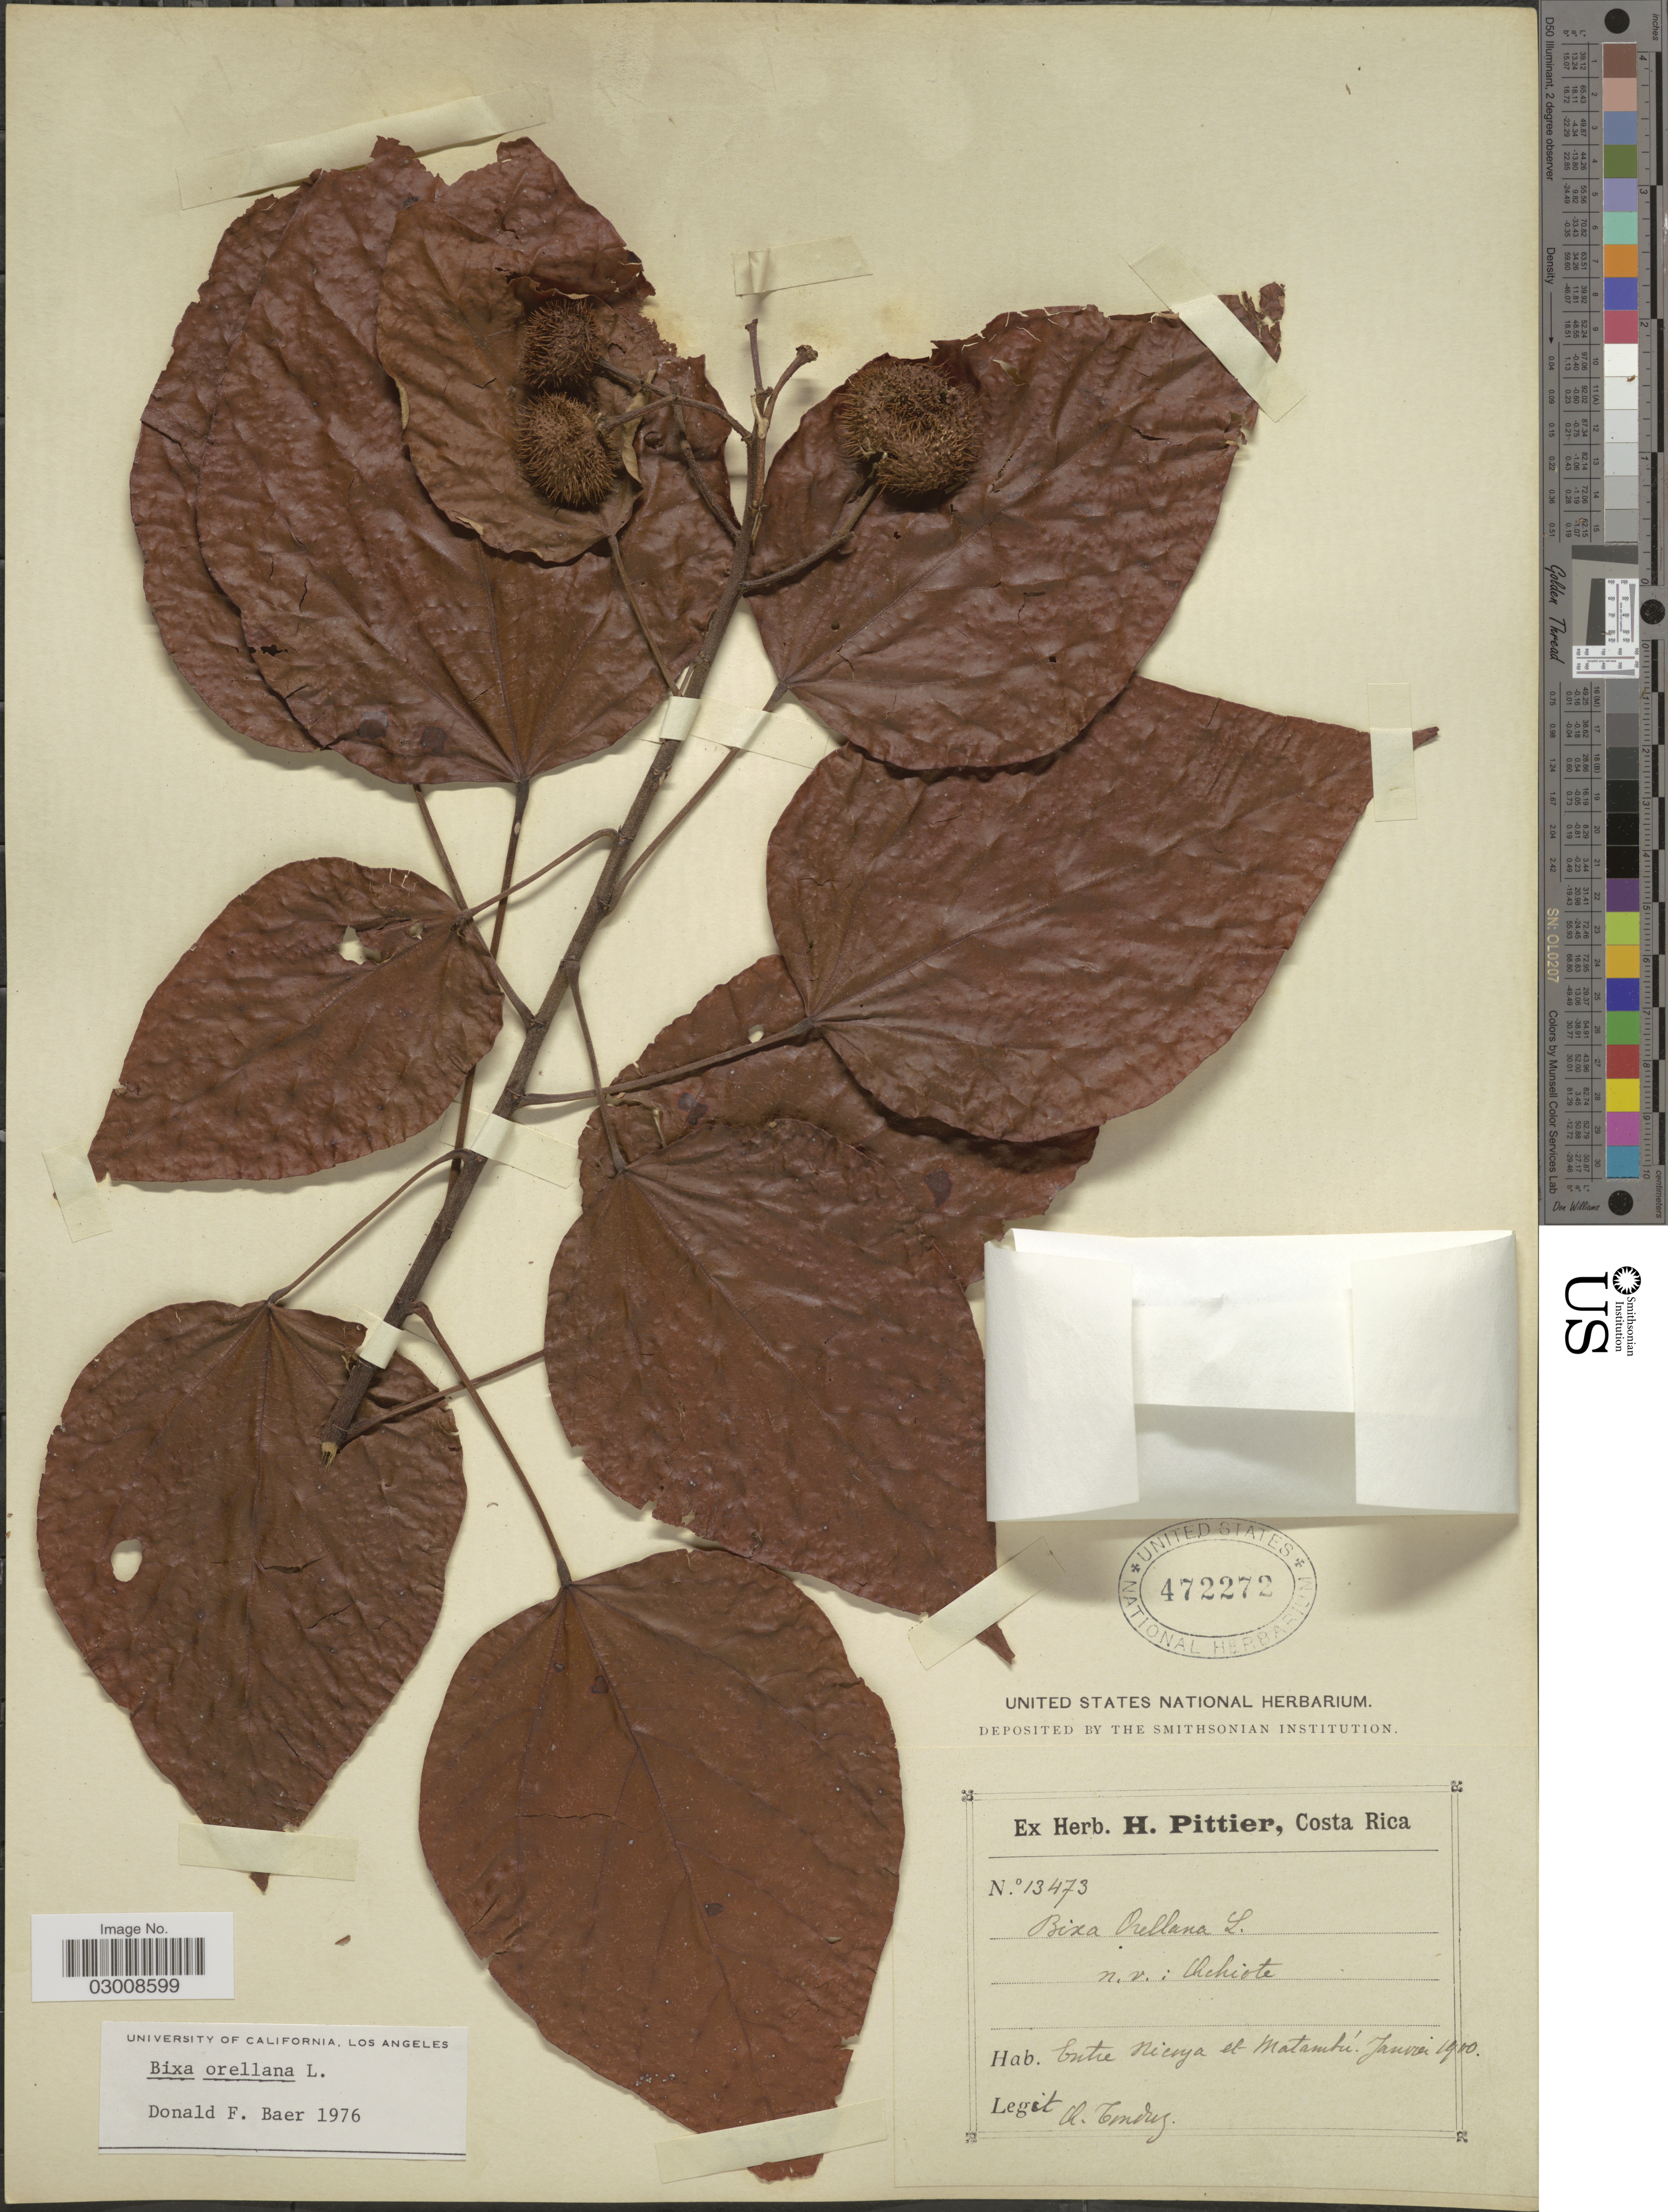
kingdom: Plantae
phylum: Tracheophyta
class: Magnoliopsida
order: Malvales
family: Bixaceae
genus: Bixa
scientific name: Bixa orellana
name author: L.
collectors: A. Tonduz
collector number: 13473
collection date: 1900-01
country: Costa Rica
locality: Entre Nicoya et Matambú.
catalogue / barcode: US 472272